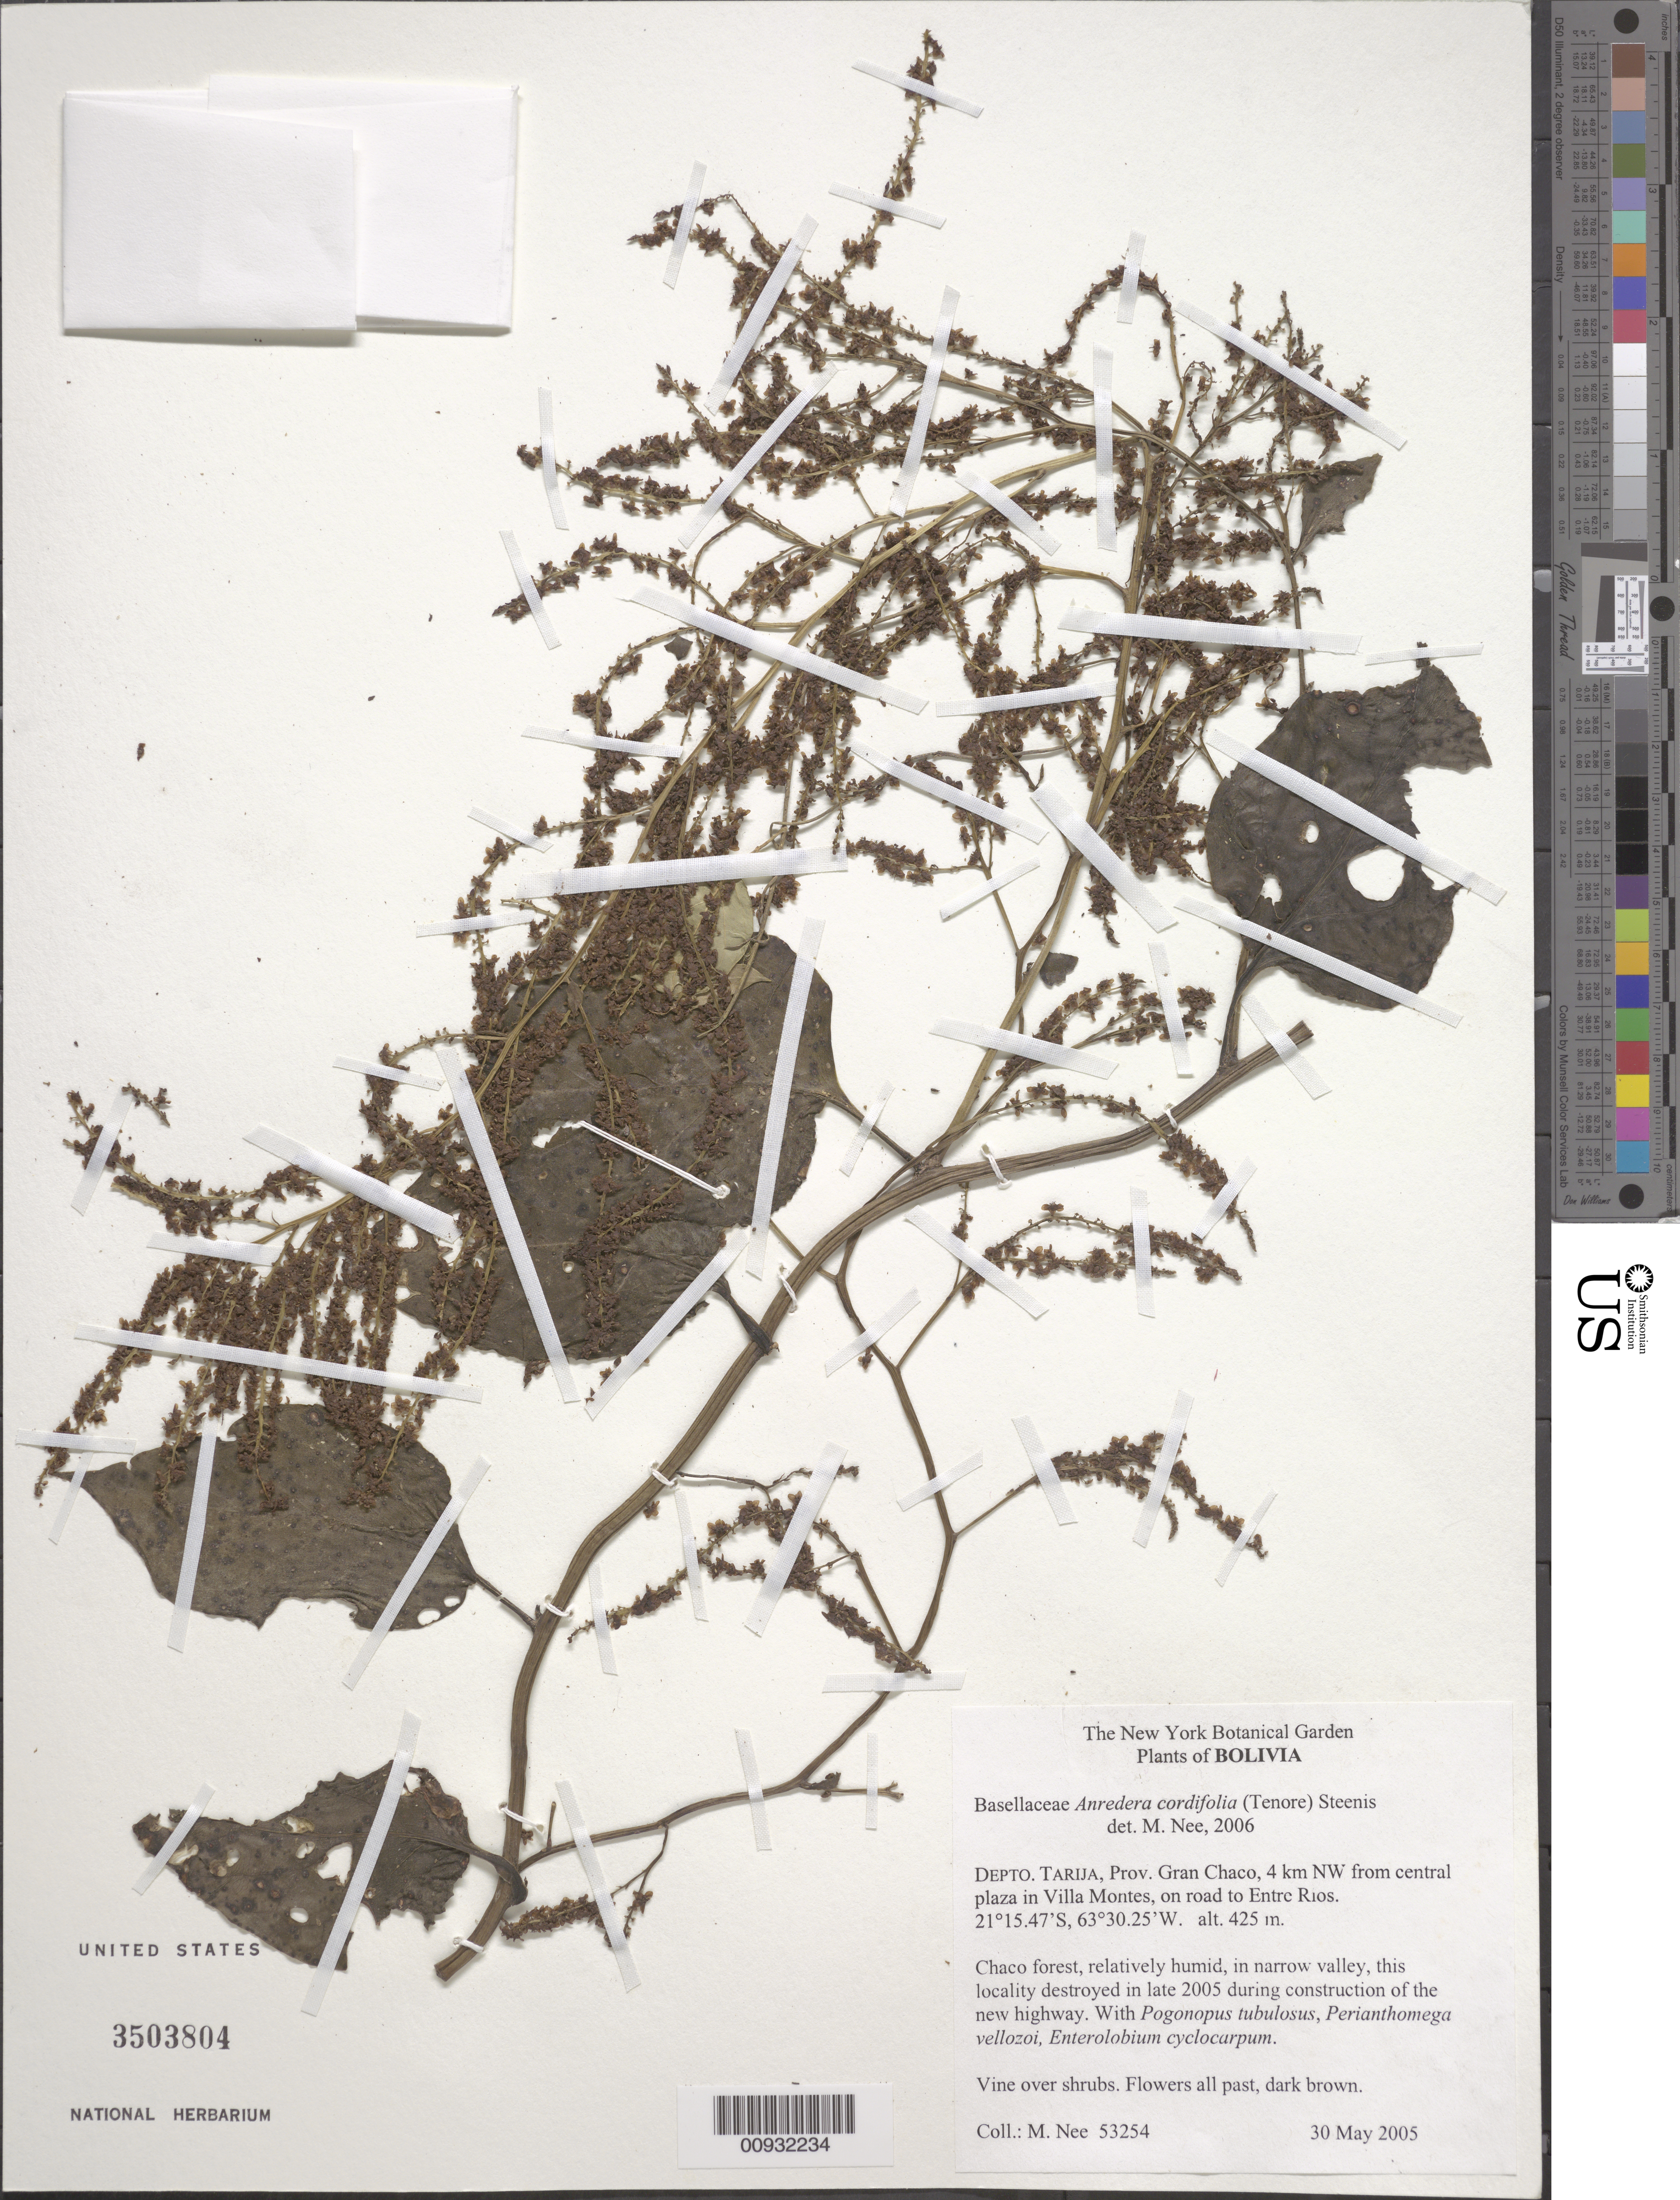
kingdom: Plantae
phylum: Tracheophyta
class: Magnoliopsida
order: Caryophyllales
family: Basellaceae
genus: Anredera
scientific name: Anredera cordifolia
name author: (Ten.) Steenis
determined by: Nee, Michael H.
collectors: M. Nee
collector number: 53254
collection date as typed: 30 May 2005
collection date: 2005-05-30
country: Bolivia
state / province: Tarija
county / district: Gran Chaco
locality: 4 km NW from central plaza in Villa Montes, on road to Entre Rios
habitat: Chaco forest, relatively humid, in narrow valley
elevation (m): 425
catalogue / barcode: US 3503804